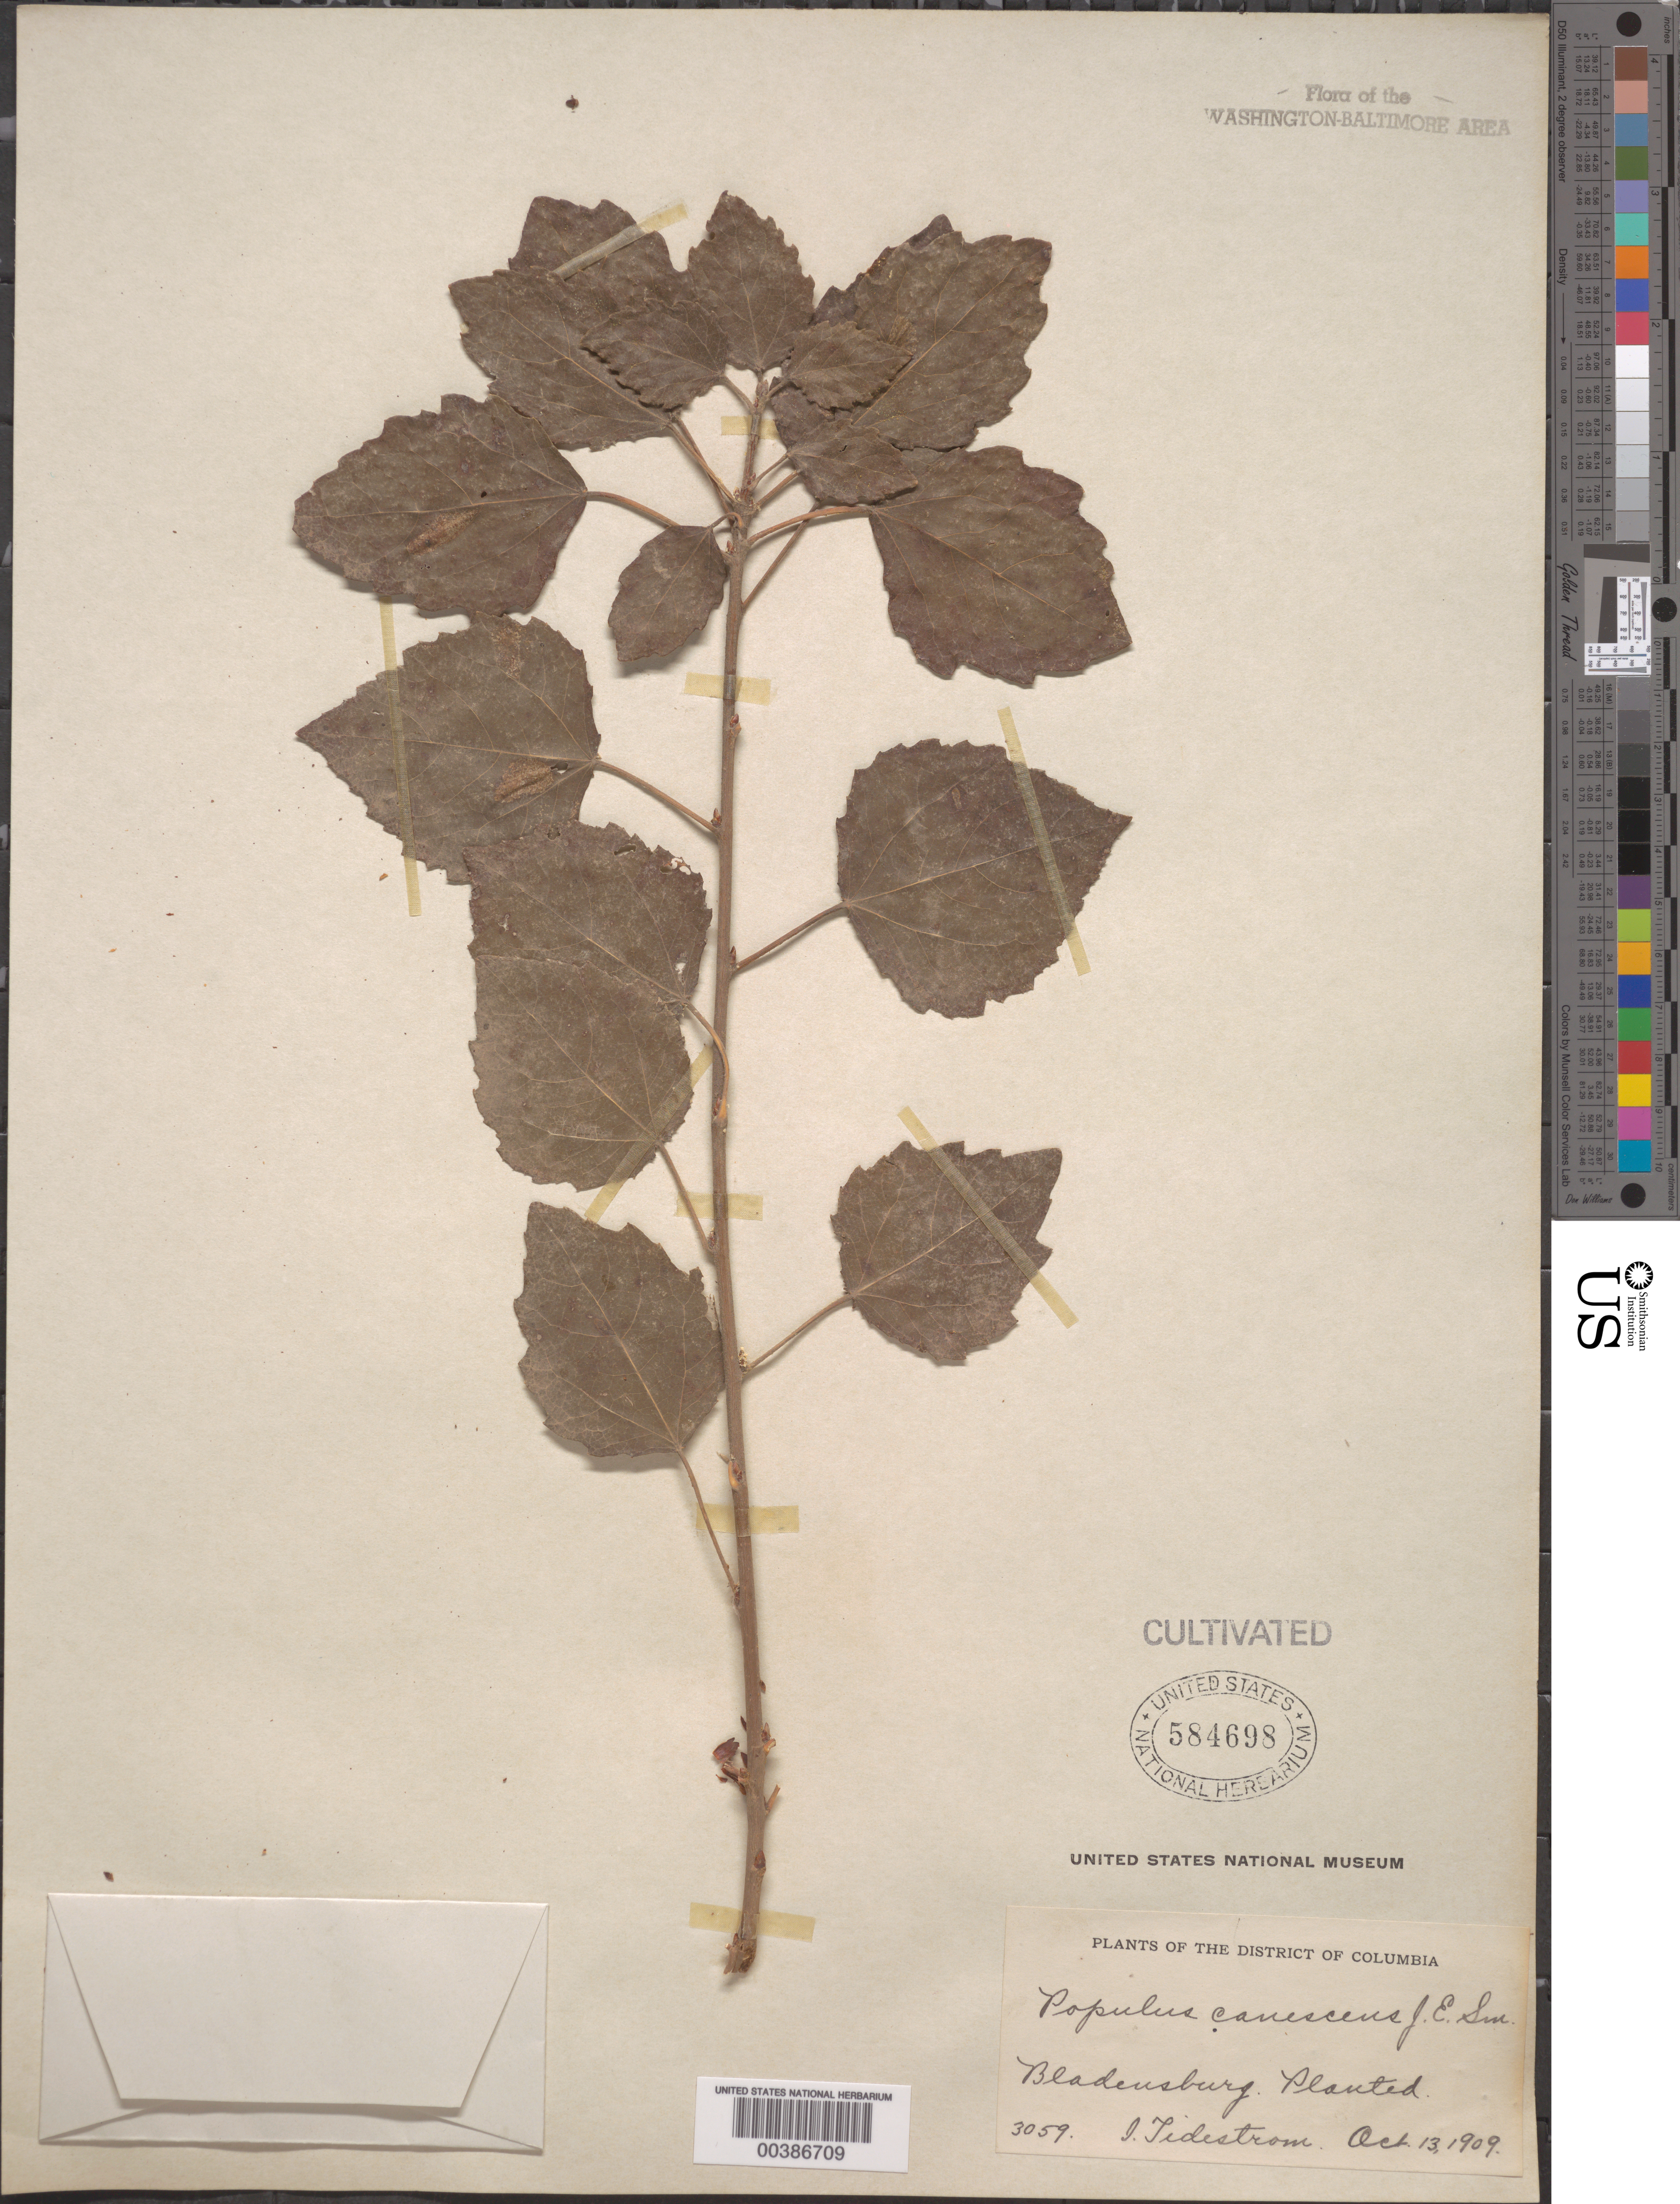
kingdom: Plantae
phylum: Tracheophyta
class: Magnoliopsida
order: Malpighiales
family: Salicaceae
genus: Populus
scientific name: Populus x canescens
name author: (Aiton) Sm.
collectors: I. F. Tidestrom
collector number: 3059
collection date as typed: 13 Oct 1909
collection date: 1909-10-13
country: United States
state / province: Maryland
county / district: Prince George's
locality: Bladensburg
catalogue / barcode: US 584698